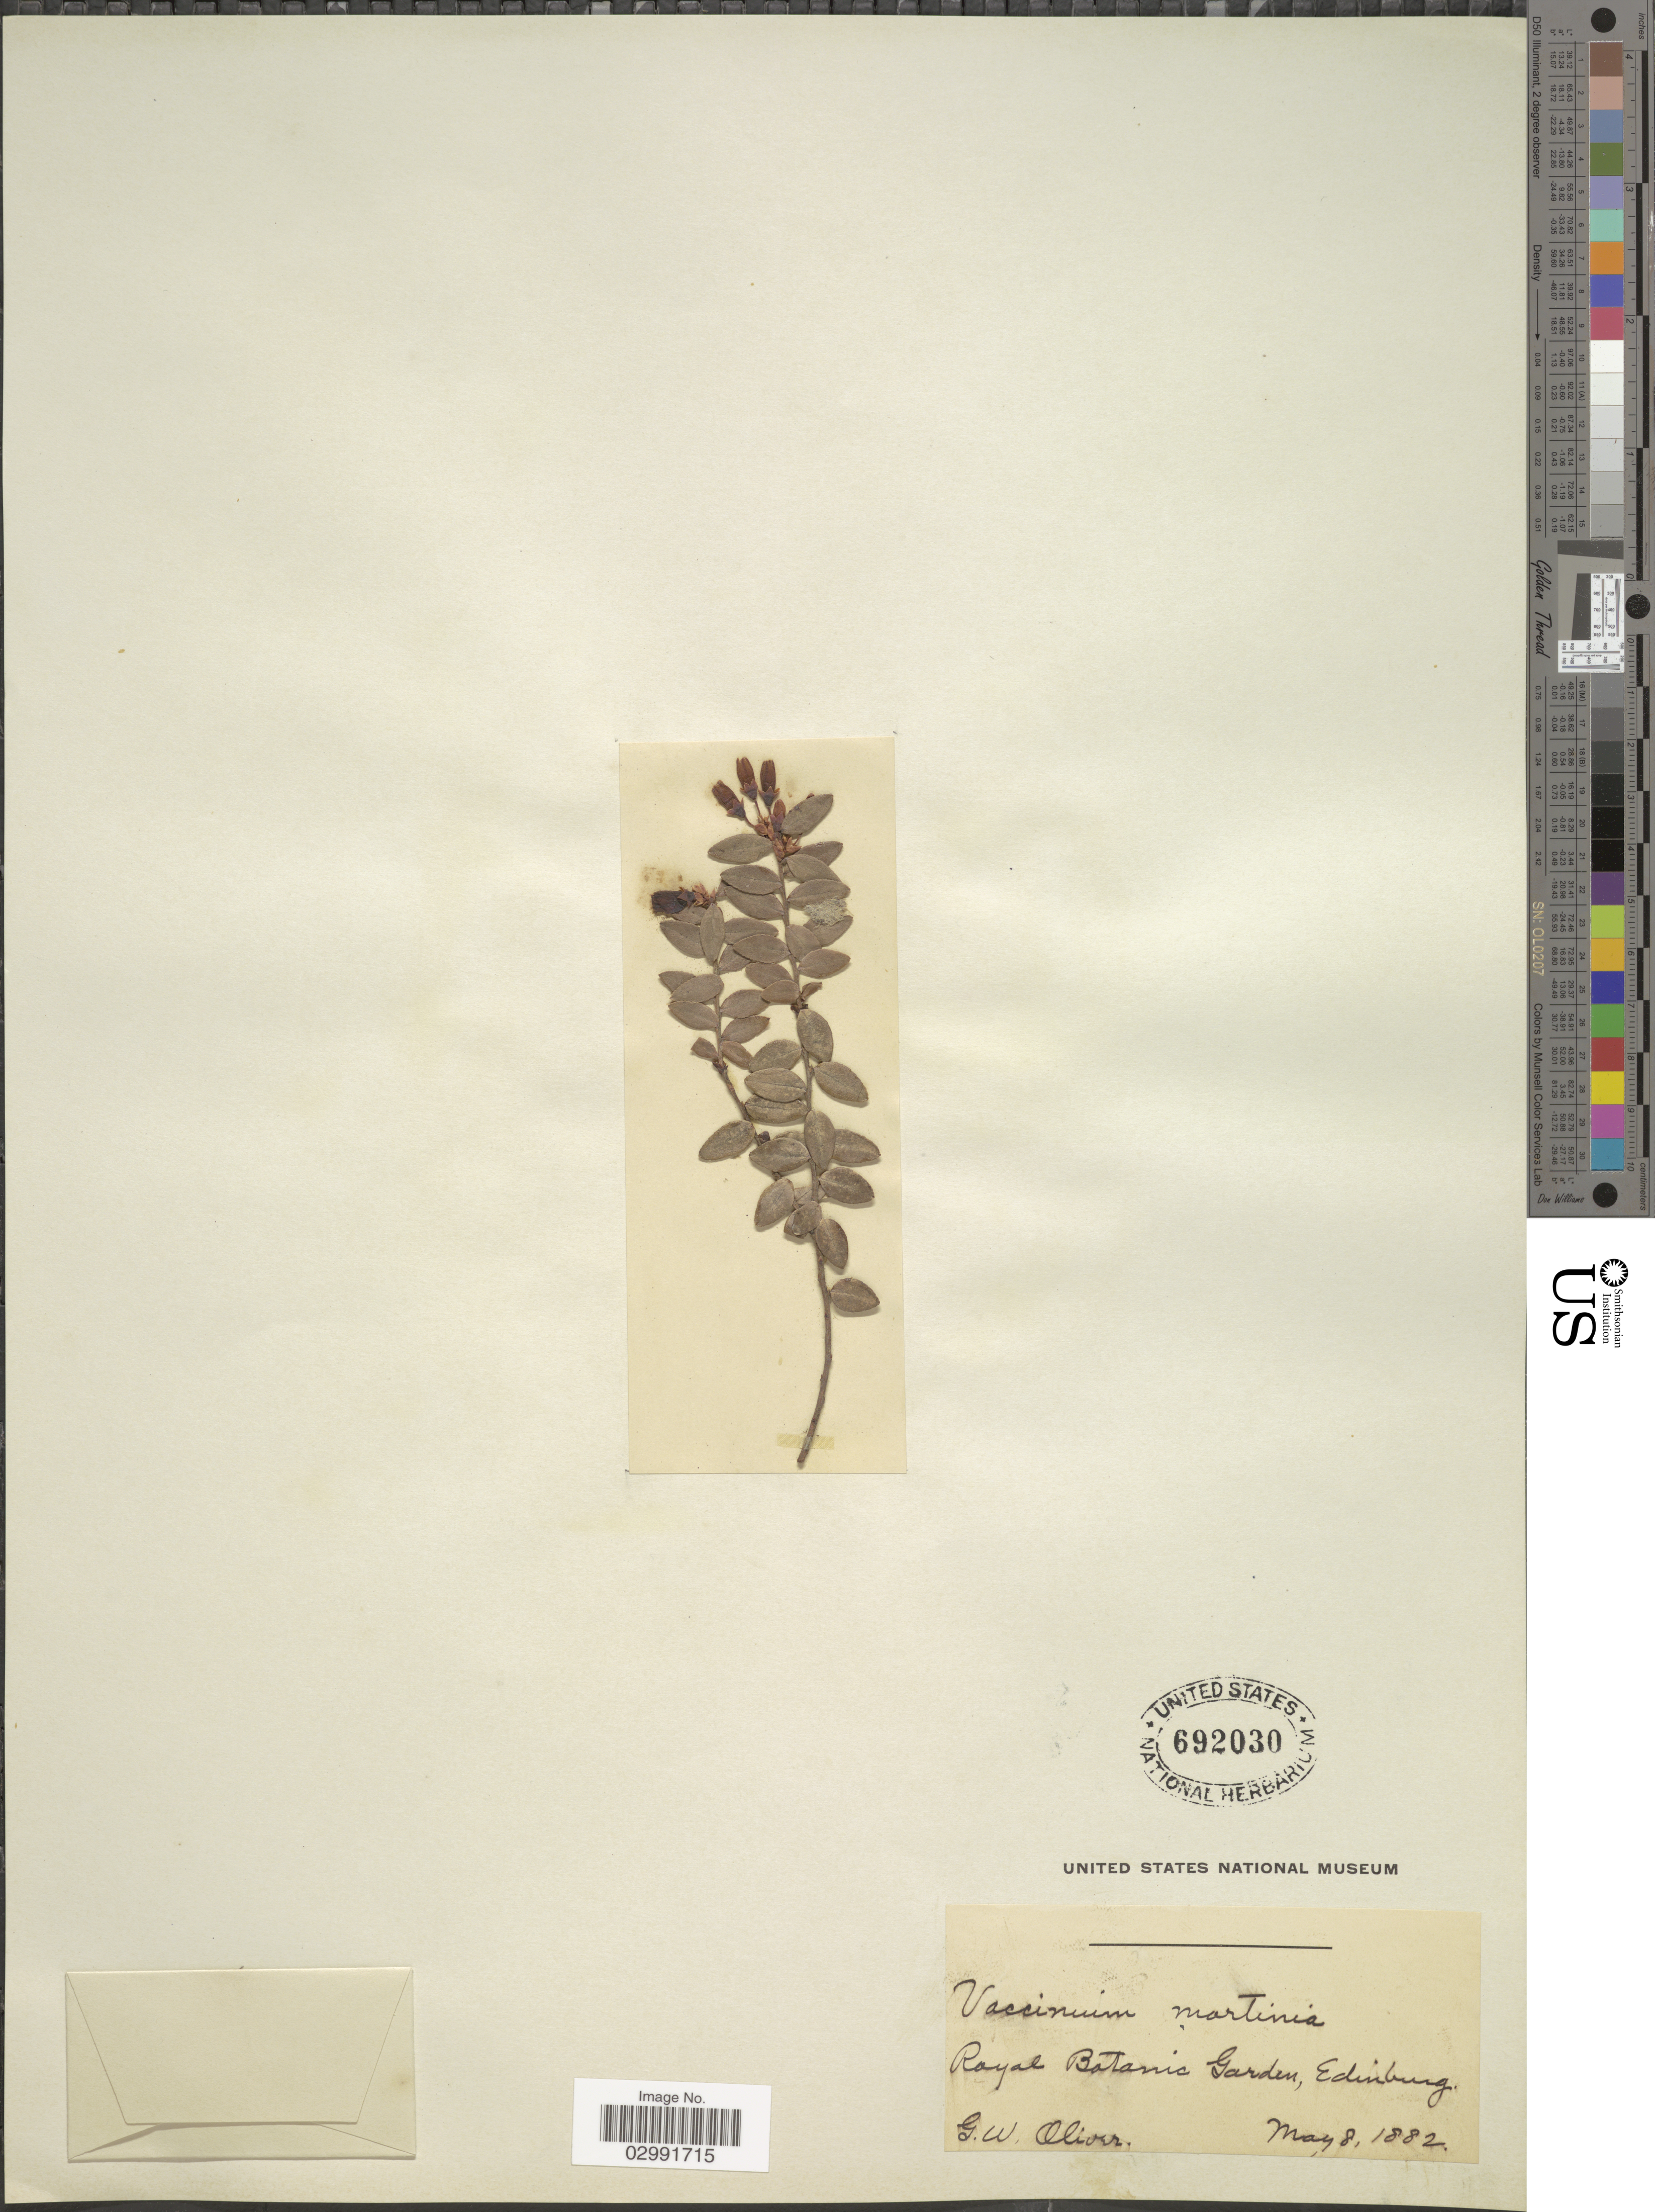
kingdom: Plantae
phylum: Tracheophyta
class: Magnoliopsida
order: Ericales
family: Ericaceae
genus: Vaccinium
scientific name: Vaccinium mortinia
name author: Benth.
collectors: G. W. Oliver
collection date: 1882-05-08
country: United Kingdom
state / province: Scotland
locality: Royal Botanic Garden, Edinburg.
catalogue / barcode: US 692030